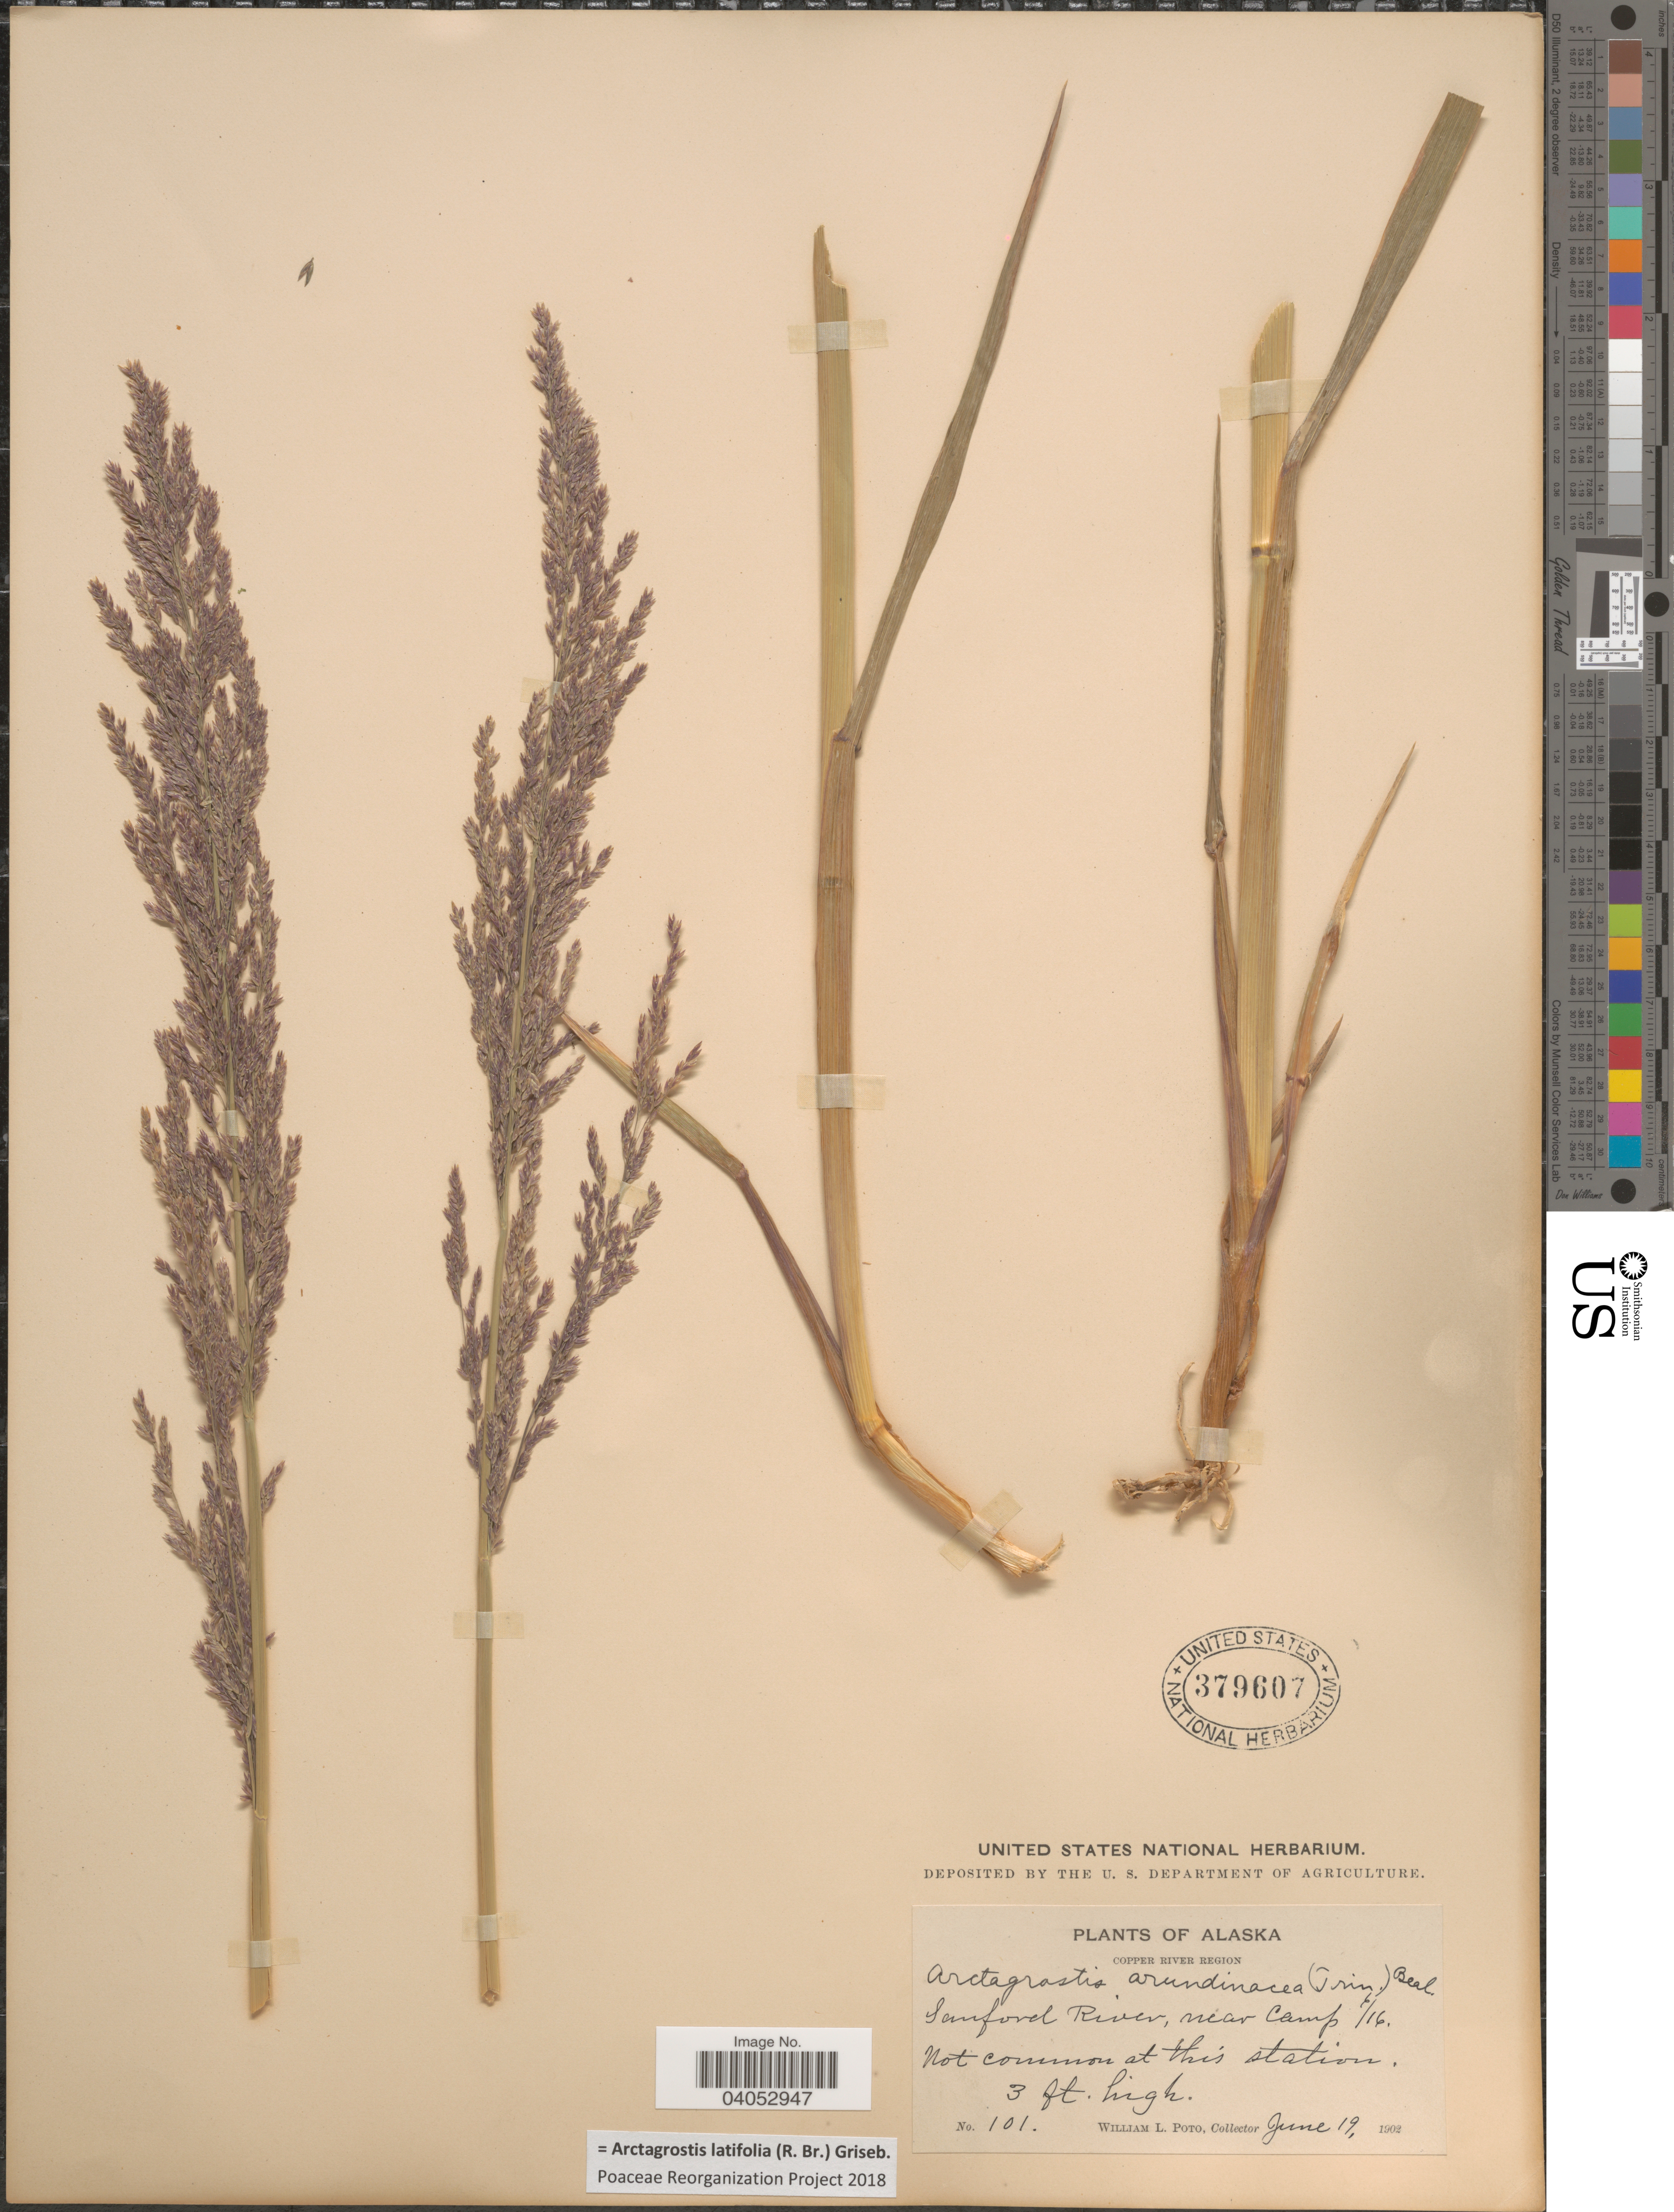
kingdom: Plantae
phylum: Tracheophyta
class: Liliopsida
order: Poales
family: Poaceae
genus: Arctagrostis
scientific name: Arctagrostis latifolia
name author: (R. Br.) Griseb.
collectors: W. Poto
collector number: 101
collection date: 1902-06-19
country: United States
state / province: Alaska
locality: Copper River Region. Sanford River, near Camp 6/16.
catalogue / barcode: US 379607